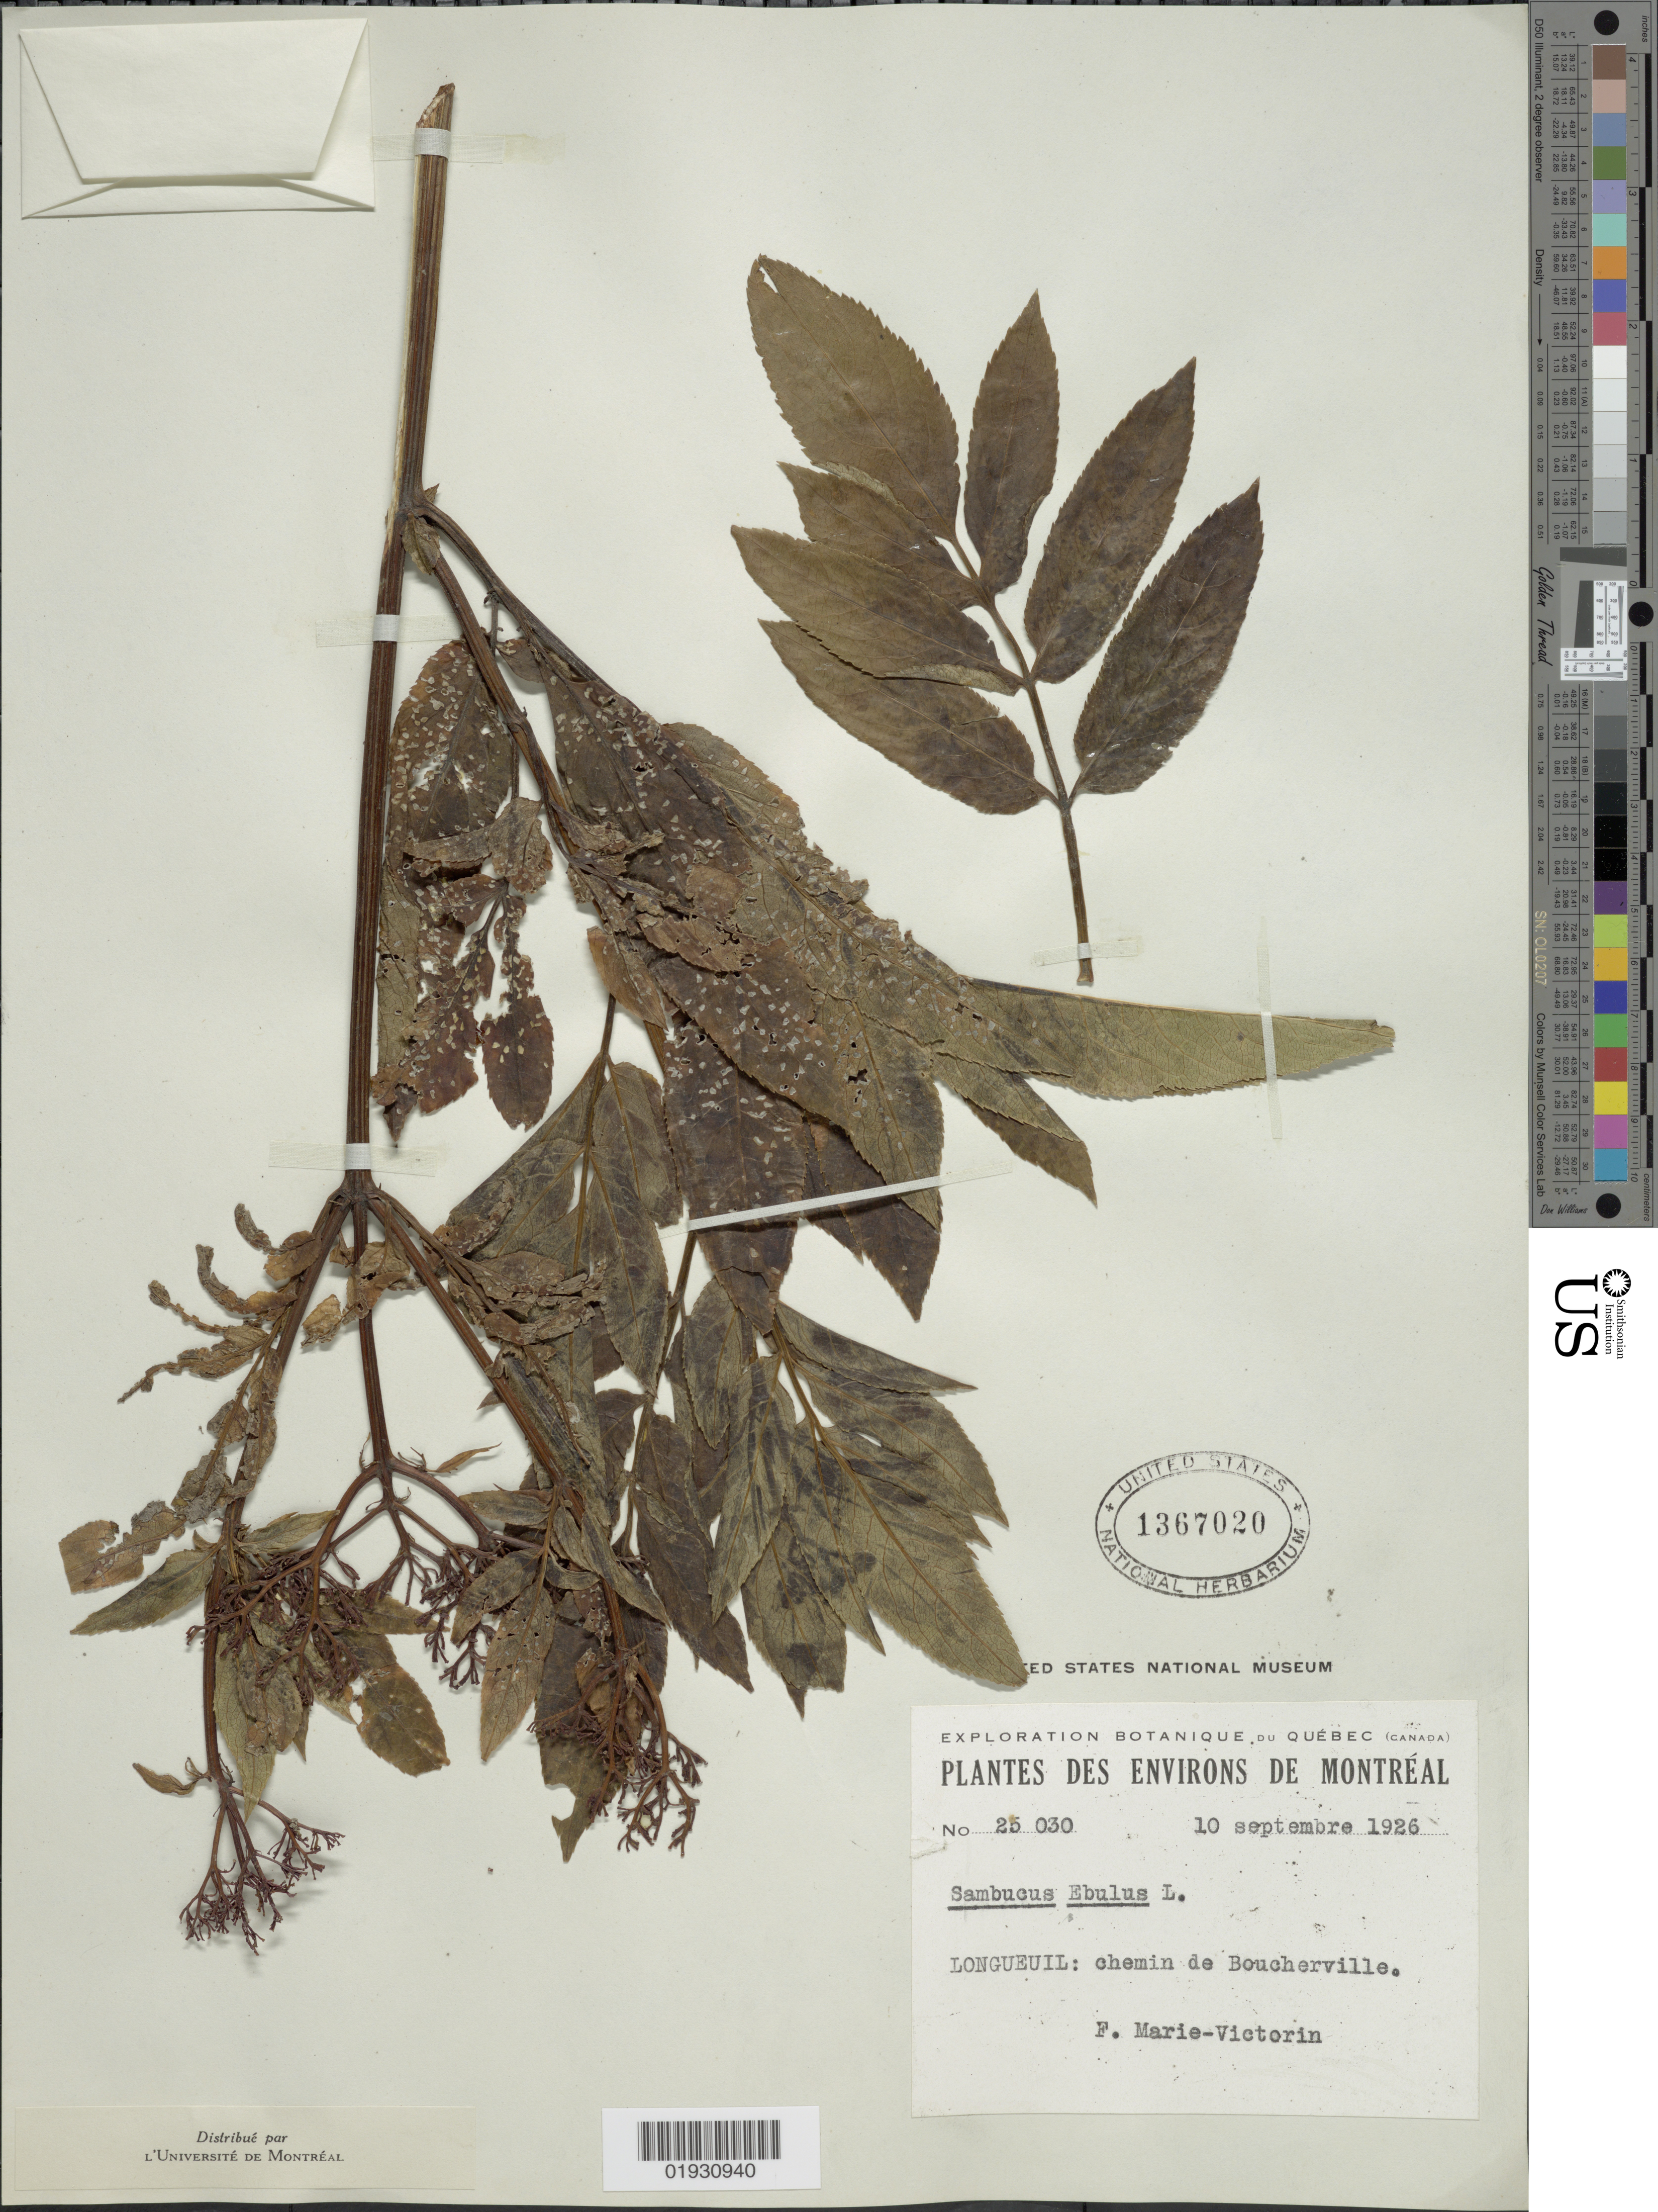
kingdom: Plantae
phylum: Tracheophyta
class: Magnoliopsida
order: Dipsacales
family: Viburnaceae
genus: Sambucus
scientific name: Sambucus ebulus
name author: L.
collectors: F. Marie-Victorin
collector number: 25030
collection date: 1926-09-10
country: Canada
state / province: Quebec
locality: Environs de Montréal. Longueuil: chemin de Boucherville.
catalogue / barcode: US 1367020